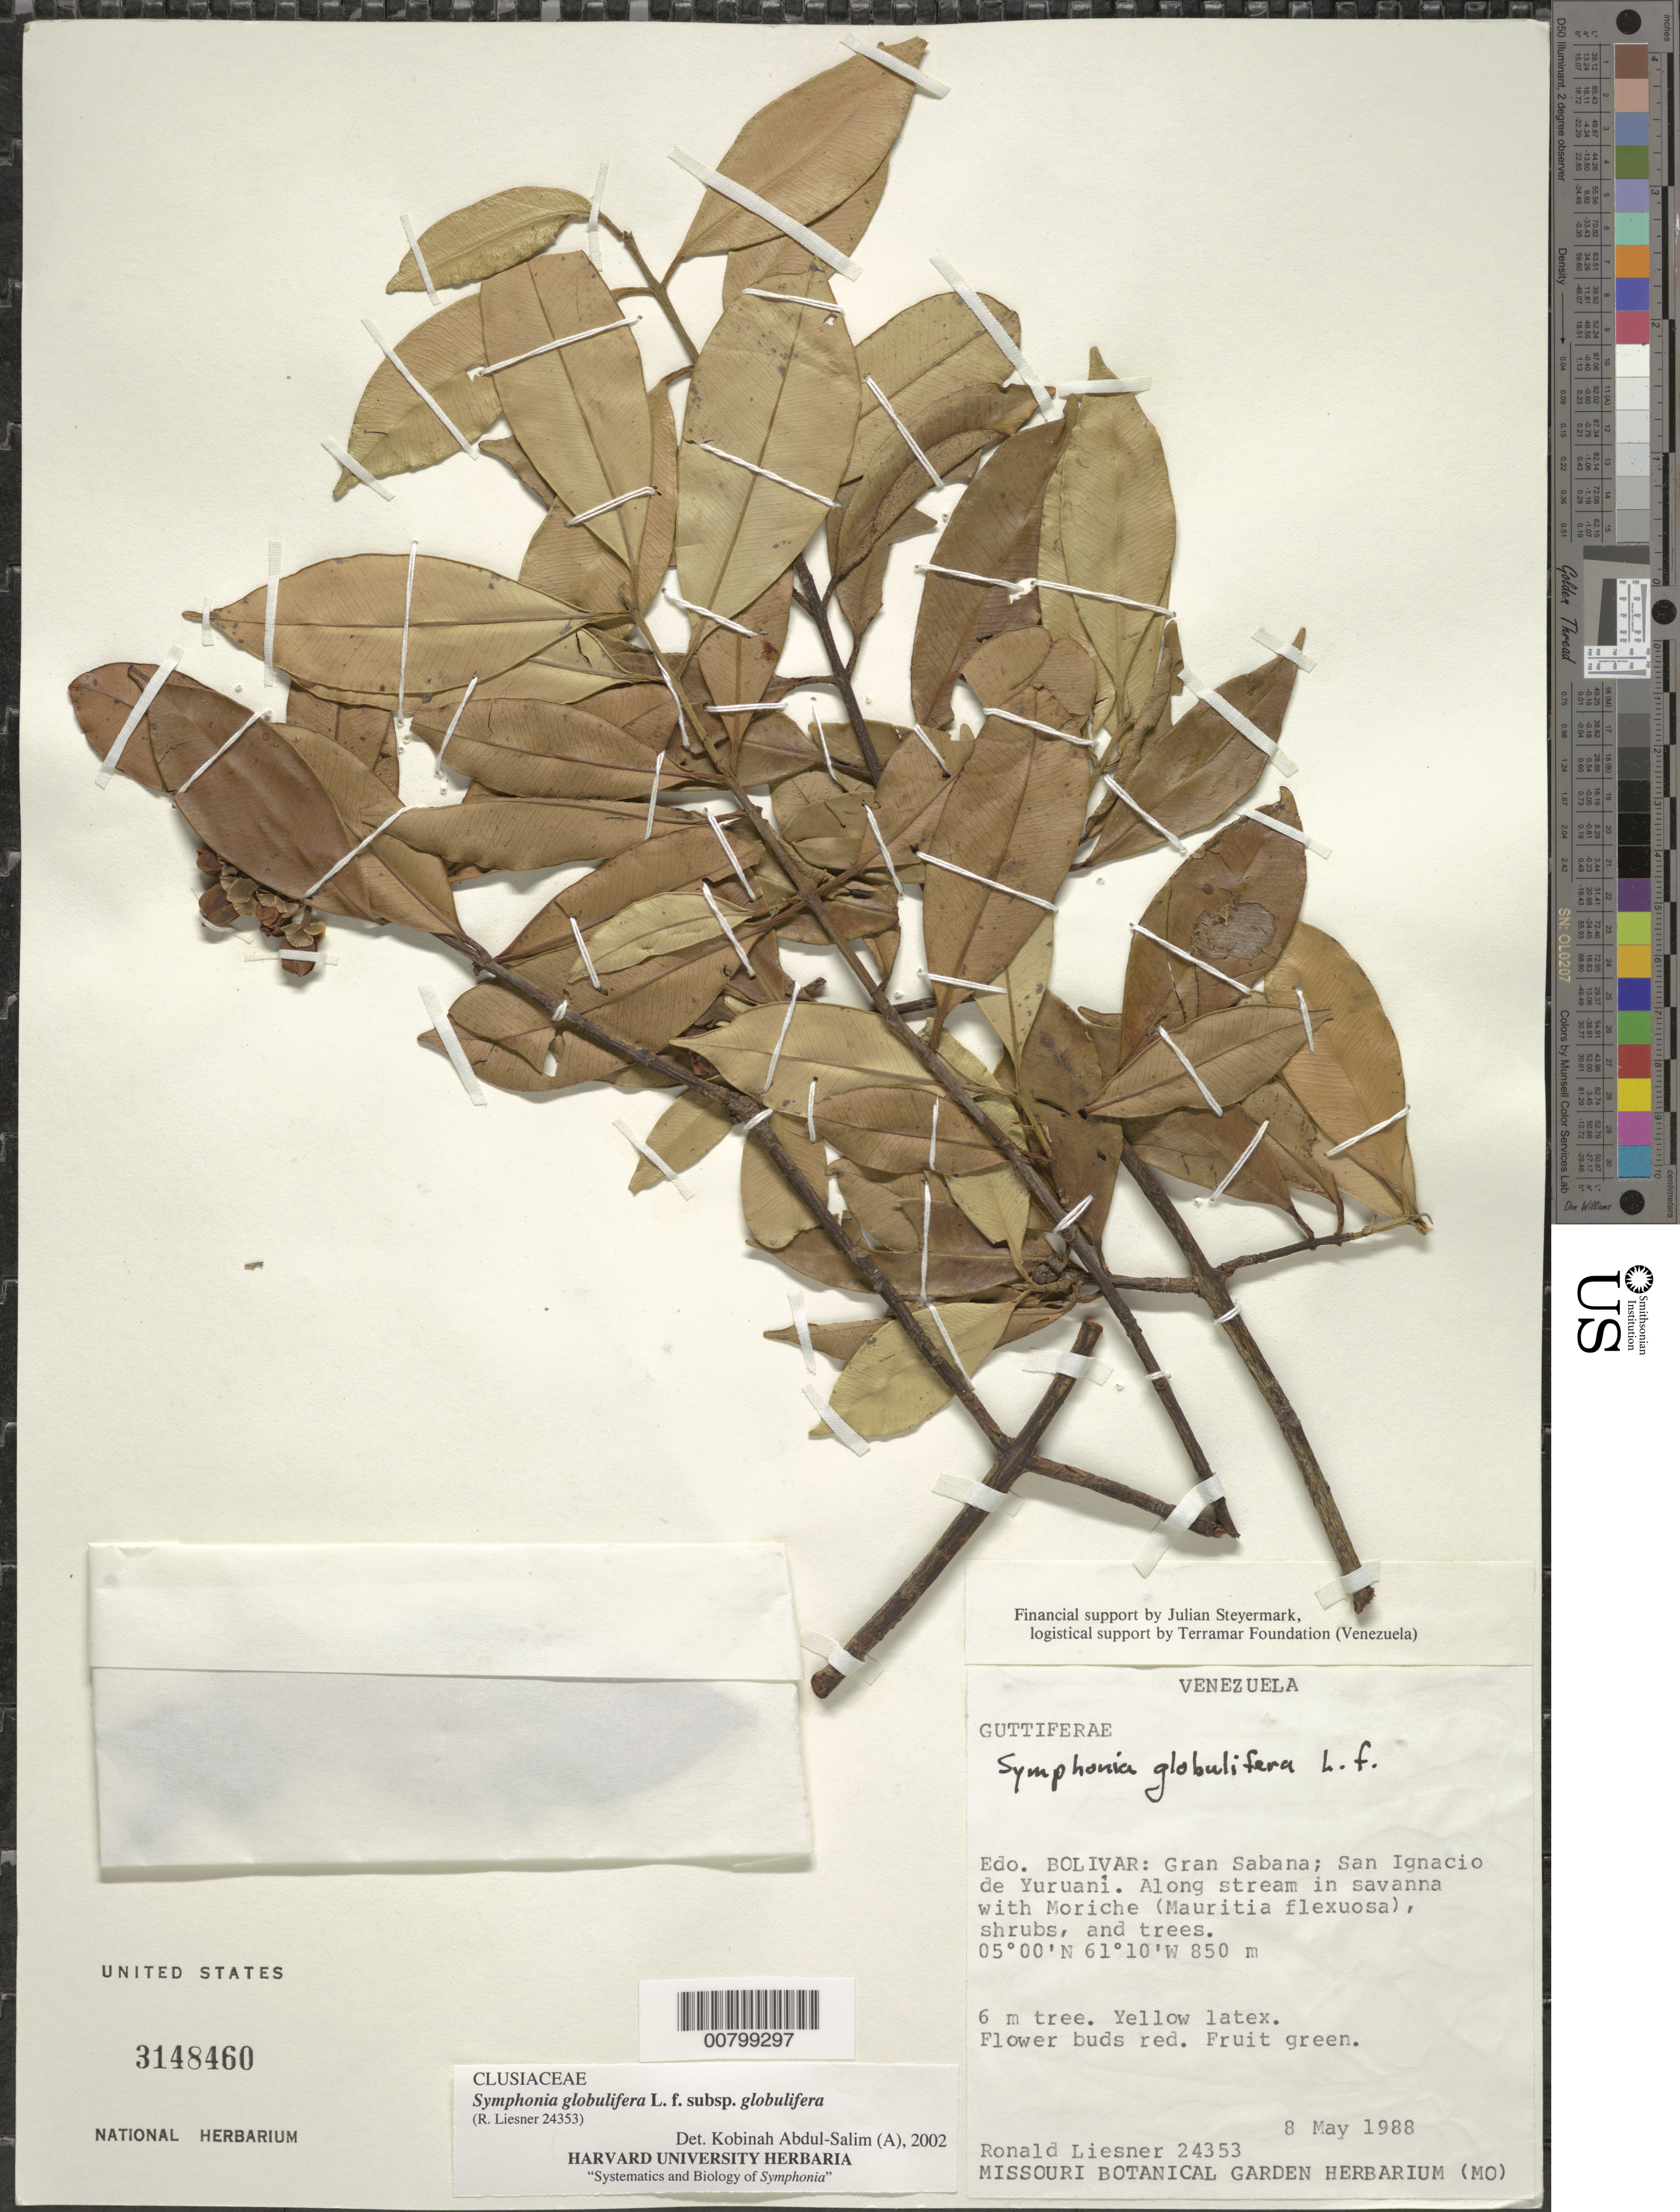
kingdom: Plantae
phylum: Tracheophyta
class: Magnoliopsida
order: Malpighiales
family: Clusiaceae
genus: Symphonia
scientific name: Symphonia globulifera subsp. globulifera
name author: L. f.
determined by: Abdul-Salim, K.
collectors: R. L. Liesner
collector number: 24353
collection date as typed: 8-May-88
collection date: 1988-05-08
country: Venezuela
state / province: Bolívar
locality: Gran Sabana, San Ignacio de Yuruani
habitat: Along stream in savanna, with Moriche (Mauritia flexuosa) , shrubs and trees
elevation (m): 850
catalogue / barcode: US 3148460